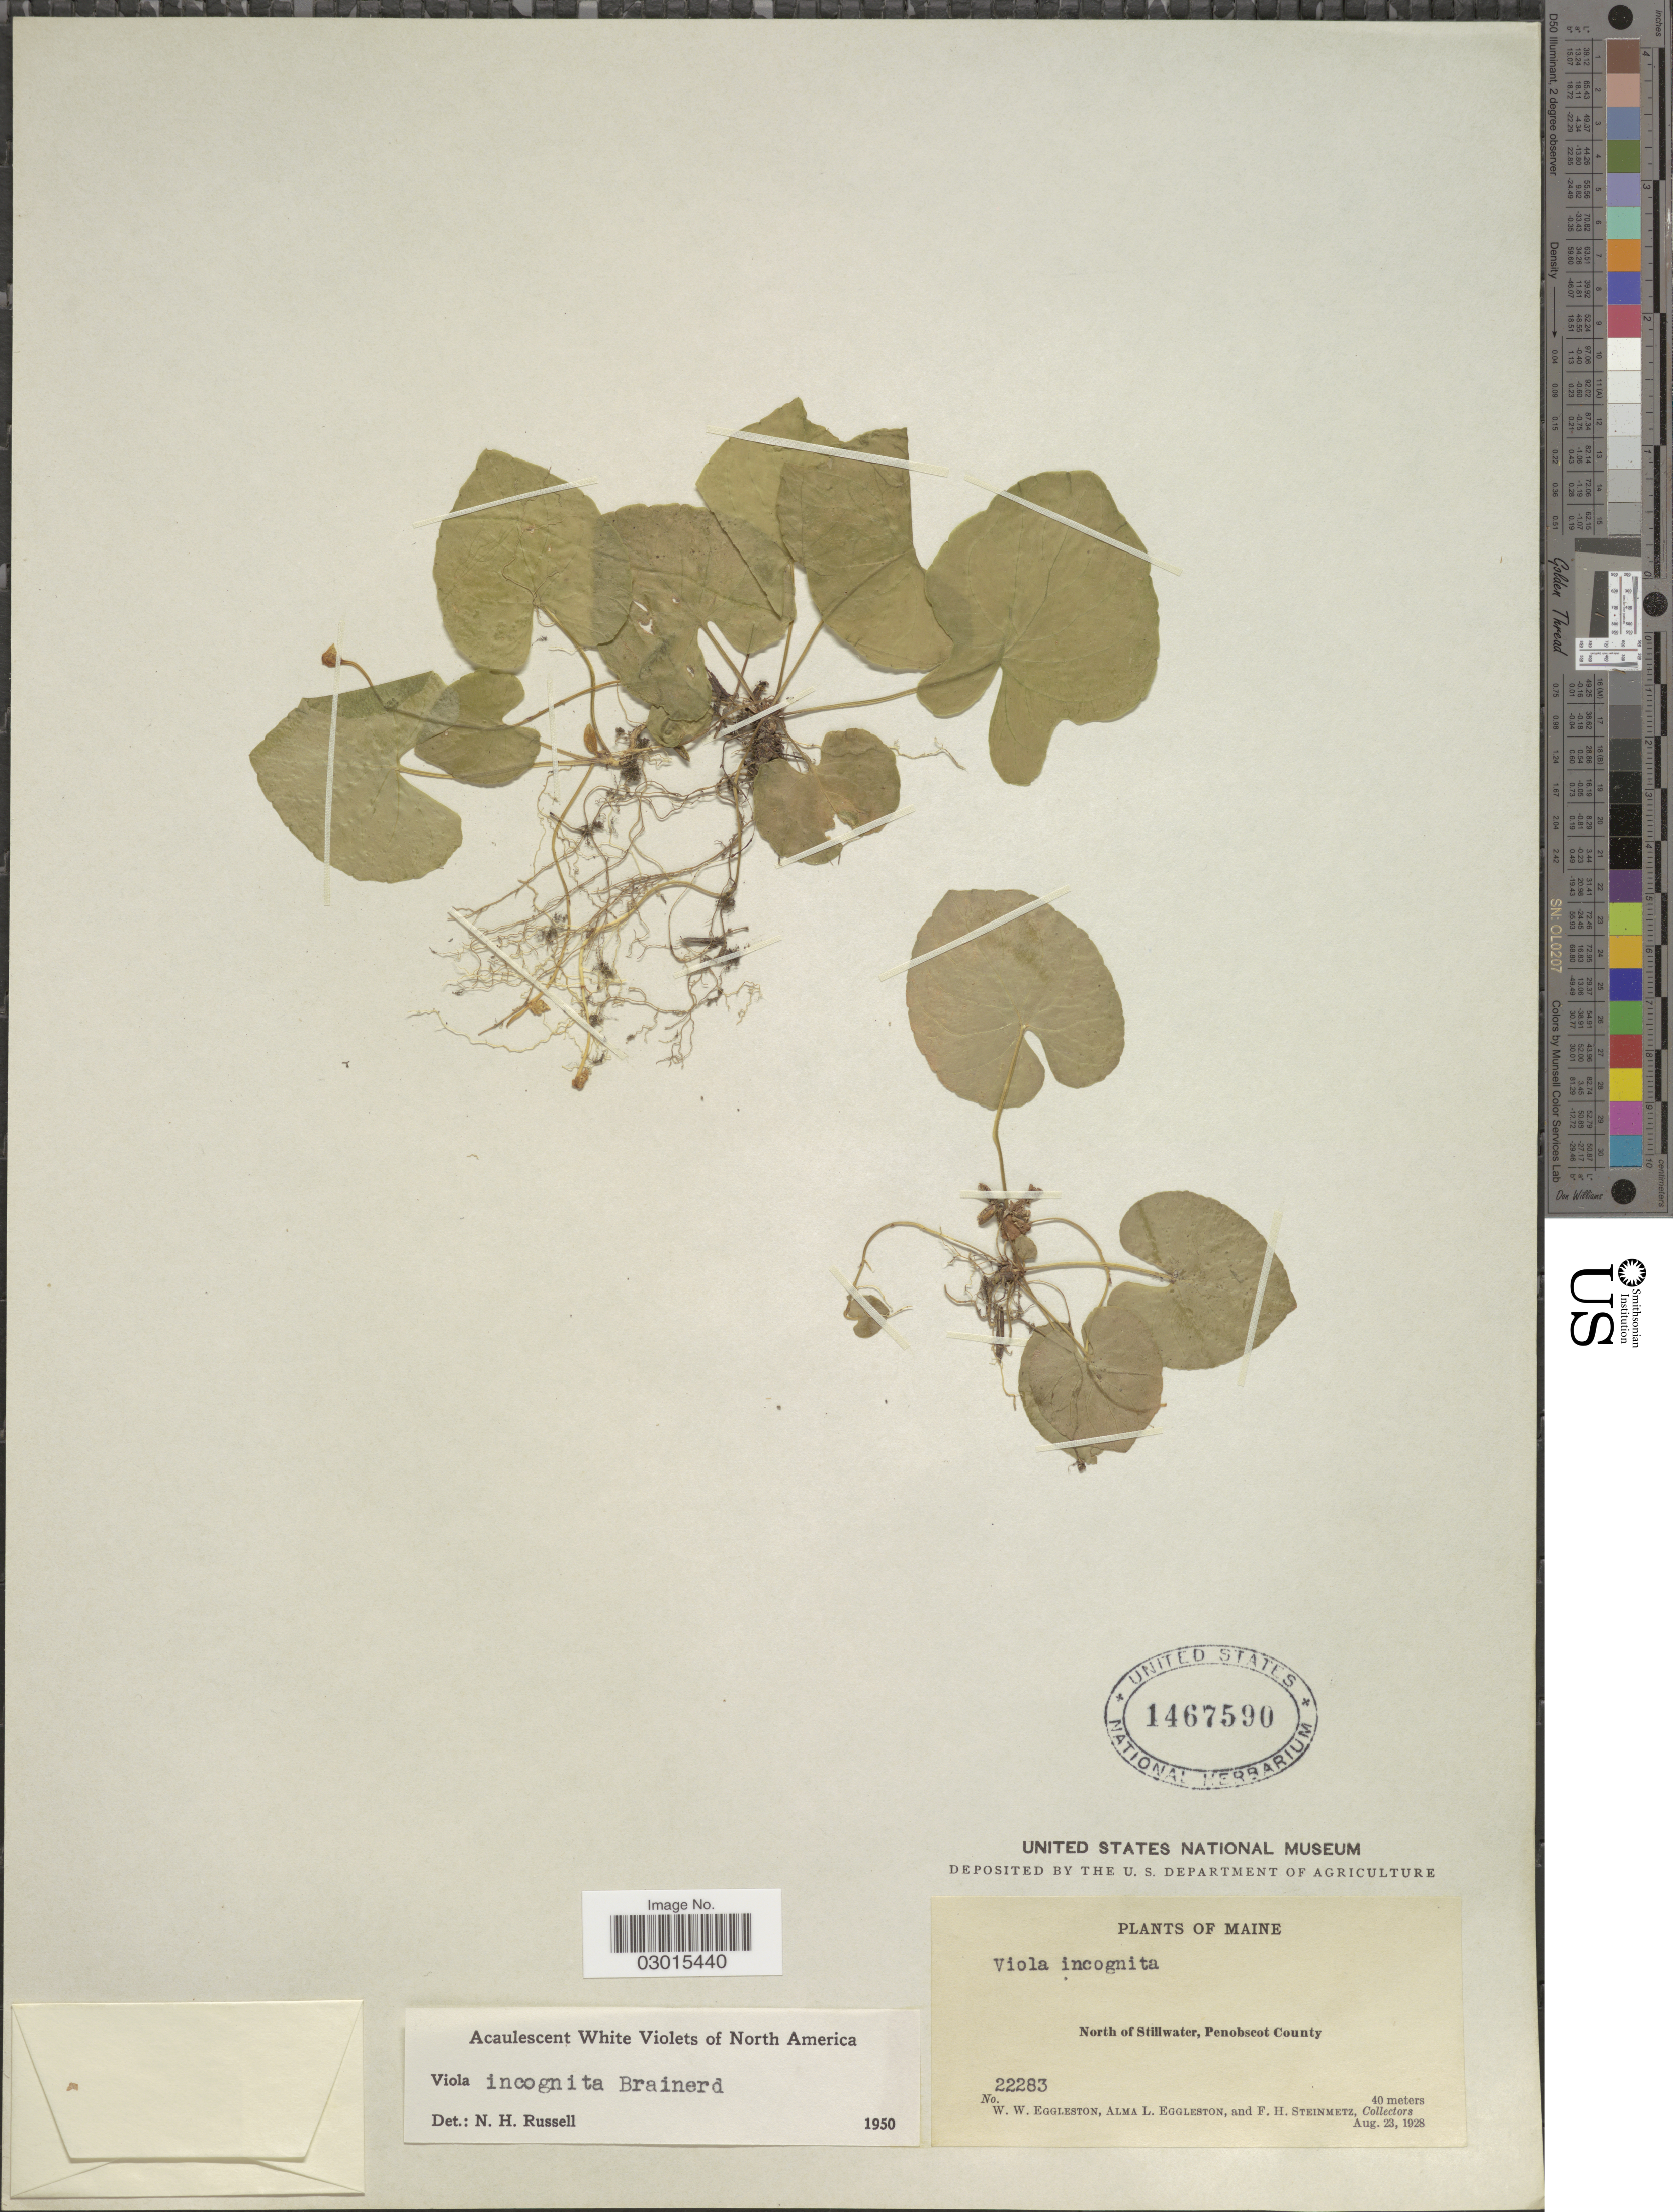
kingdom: Plantae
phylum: Tracheophyta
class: Magnoliopsida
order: Malpighiales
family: Violaceae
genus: Viola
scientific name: Viola incognita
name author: Brainerd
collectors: W. W. Eggleston, A. L. Moldenke & F. H. Steinmetz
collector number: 22283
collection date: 1928-08-23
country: United States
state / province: Maine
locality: North of Stillwater, Penobscot County.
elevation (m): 40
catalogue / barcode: US 1467590